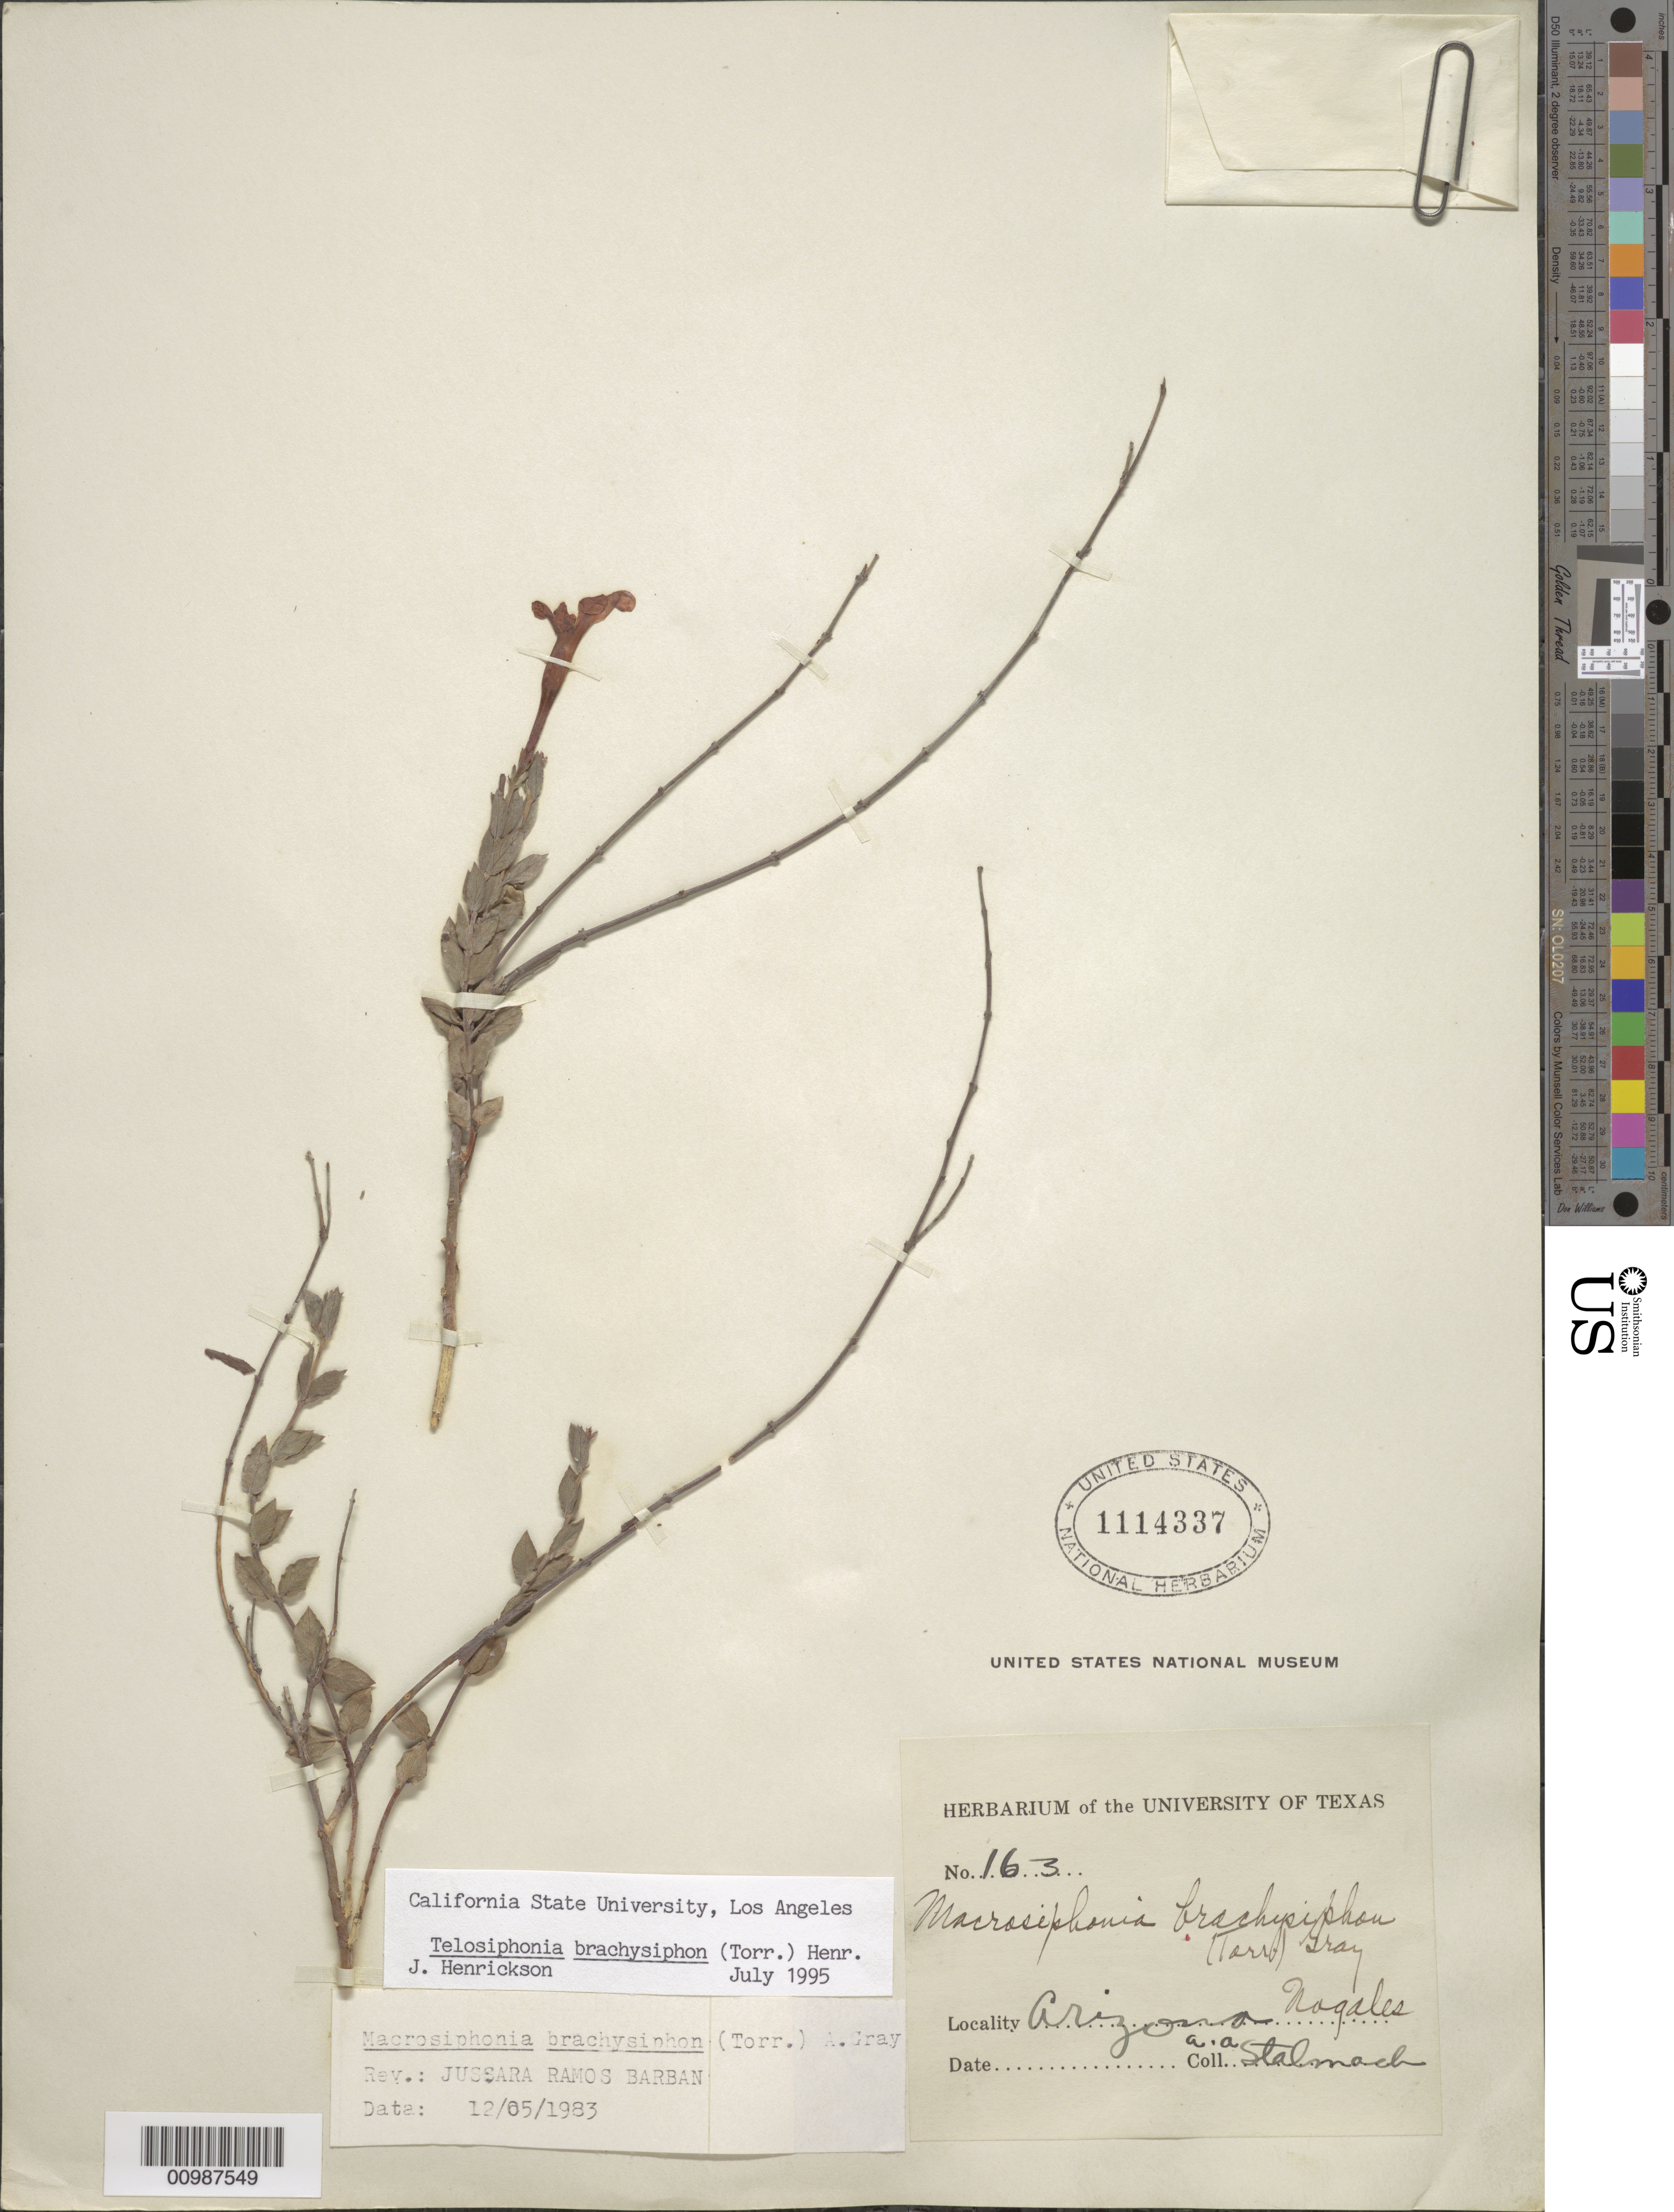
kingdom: Plantae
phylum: Tracheophyta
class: Magnoliopsida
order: Gentianales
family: Apocynaceae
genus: Macrosiphonia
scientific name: Macrosiphonia brachysiphon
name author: (Torr.) A. Gray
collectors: A. Stahmach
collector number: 163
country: United States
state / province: Arizona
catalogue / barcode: US 1114337